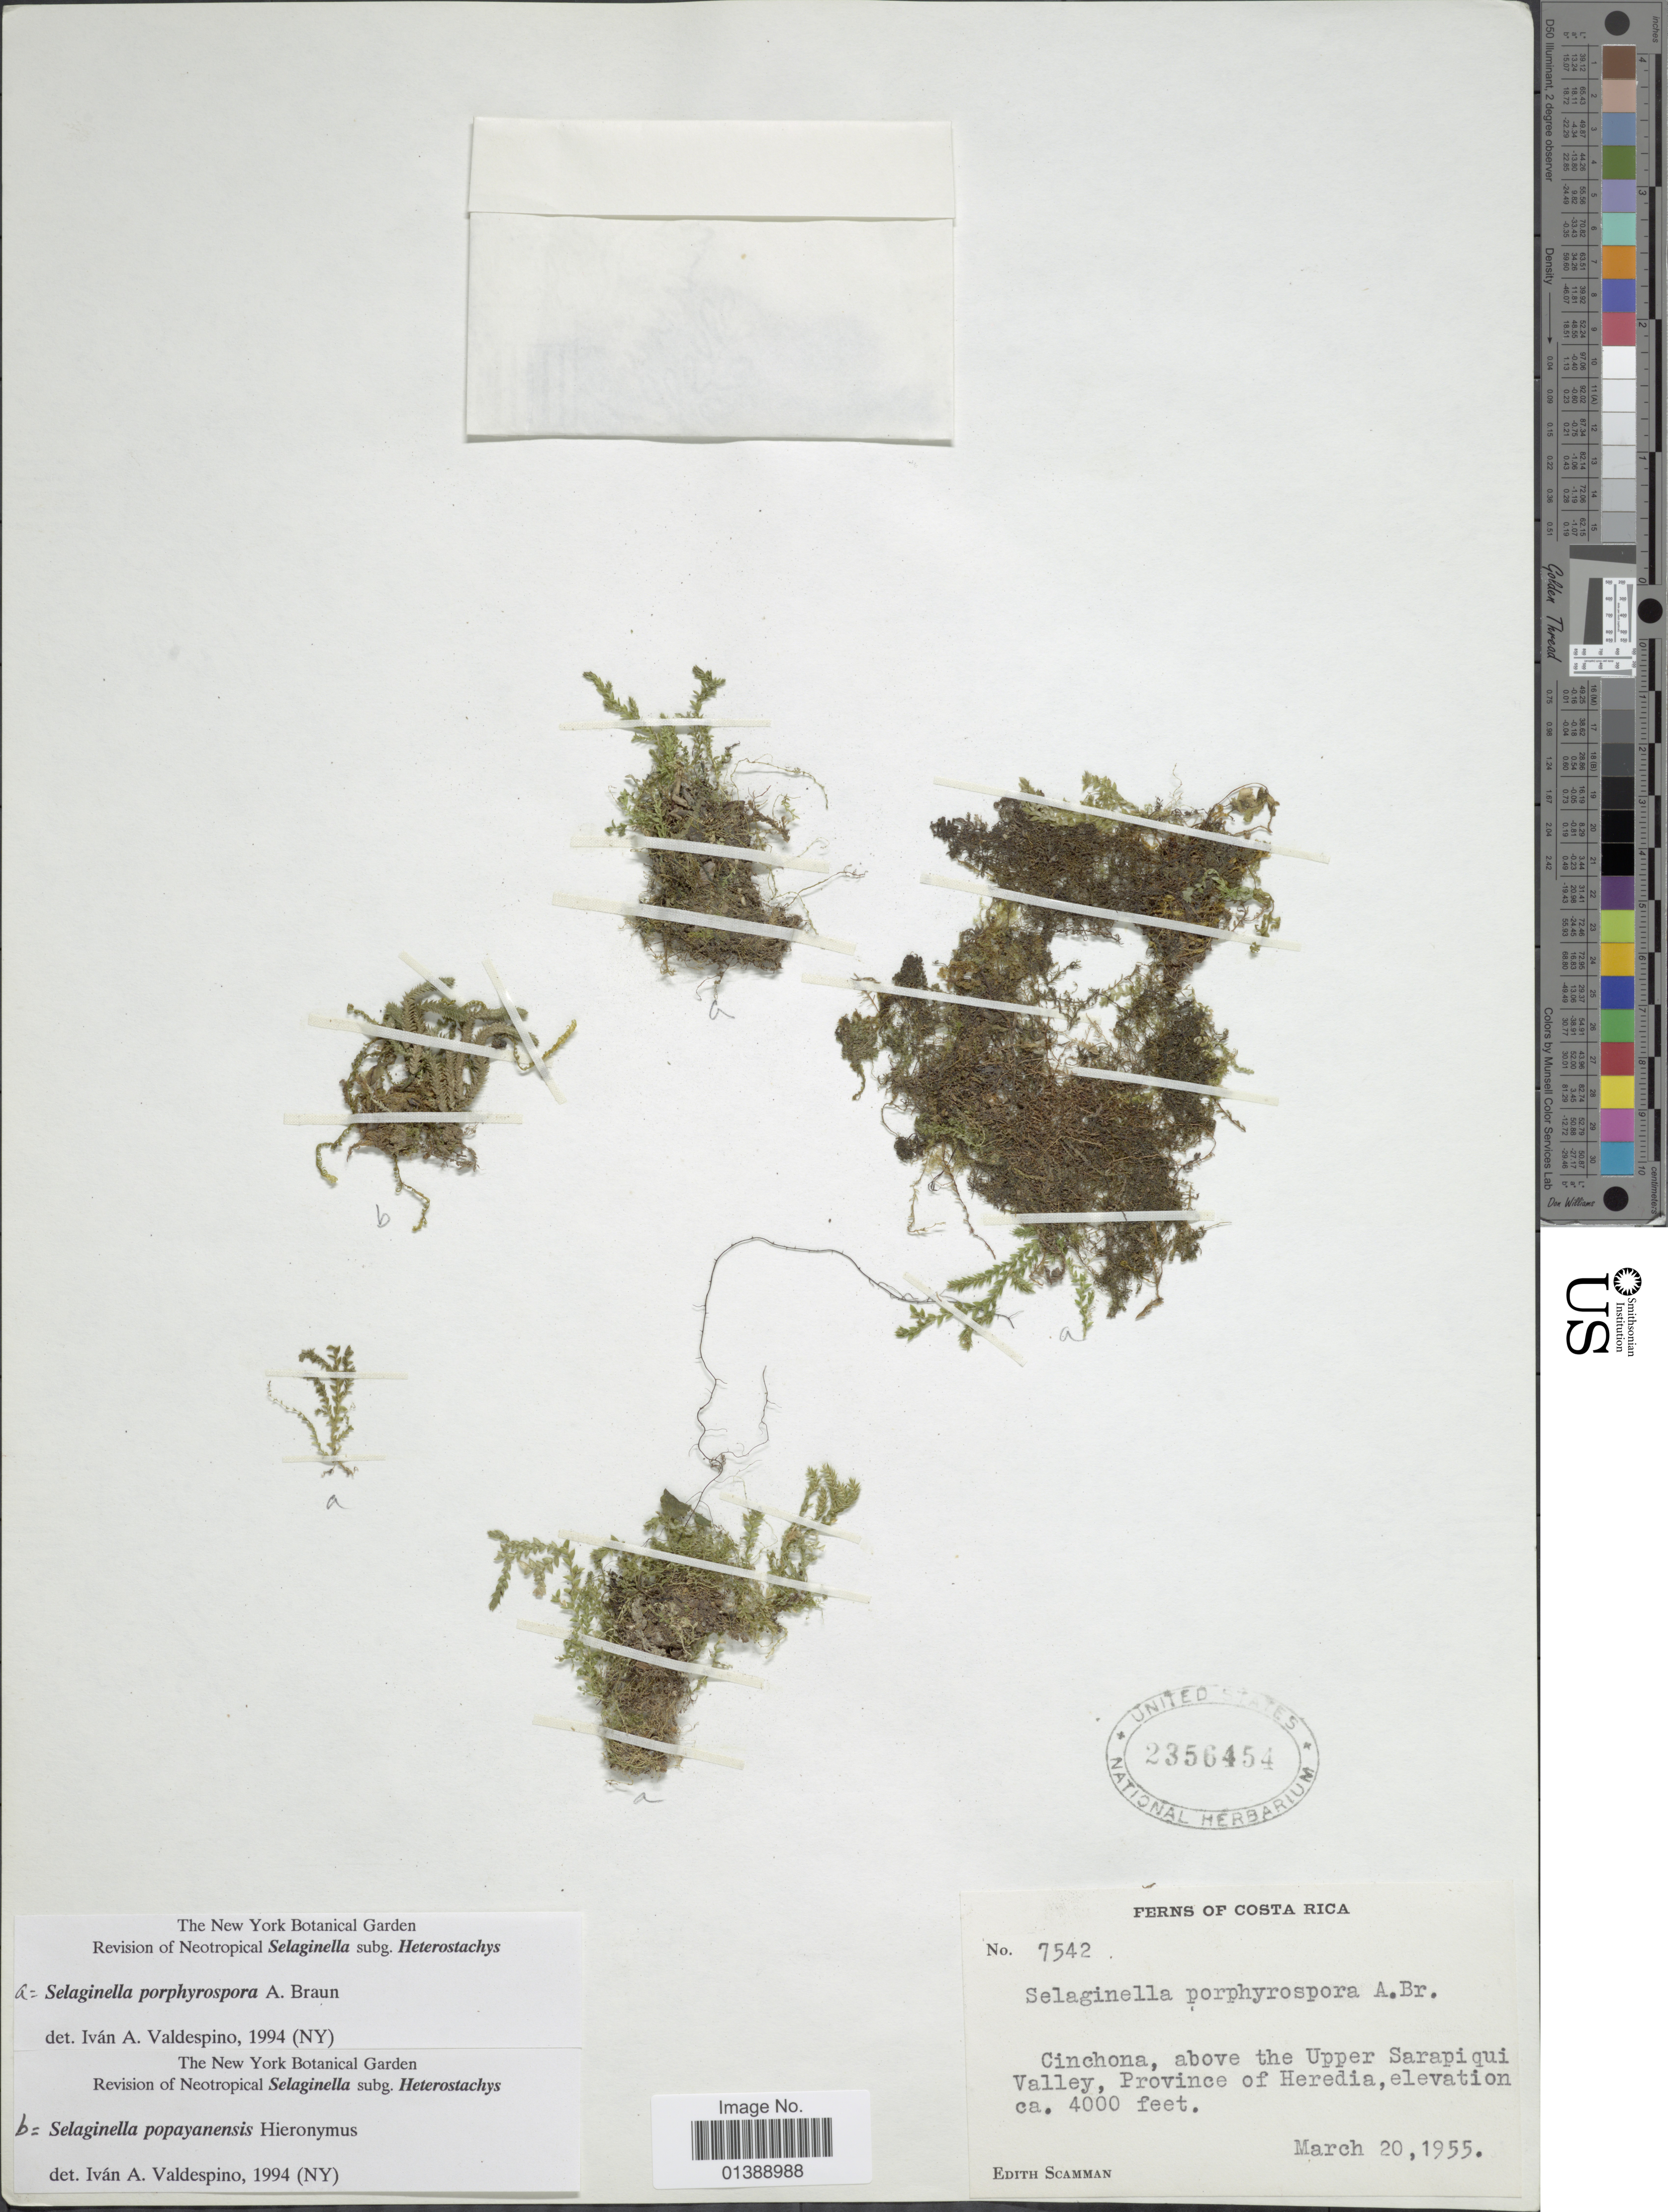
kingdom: Plantae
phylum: Tracheophyta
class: Lycopodiopsida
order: Selaginellales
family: Selaginellaceae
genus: Selaginella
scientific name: Selaginella porphyrospora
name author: A. Braun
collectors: E. Scamman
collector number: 7542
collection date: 1955-03-20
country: Costa Rica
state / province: Heredia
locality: Cinchona, above the Upper Sarapiqui Valley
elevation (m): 1219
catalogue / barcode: US 2356454